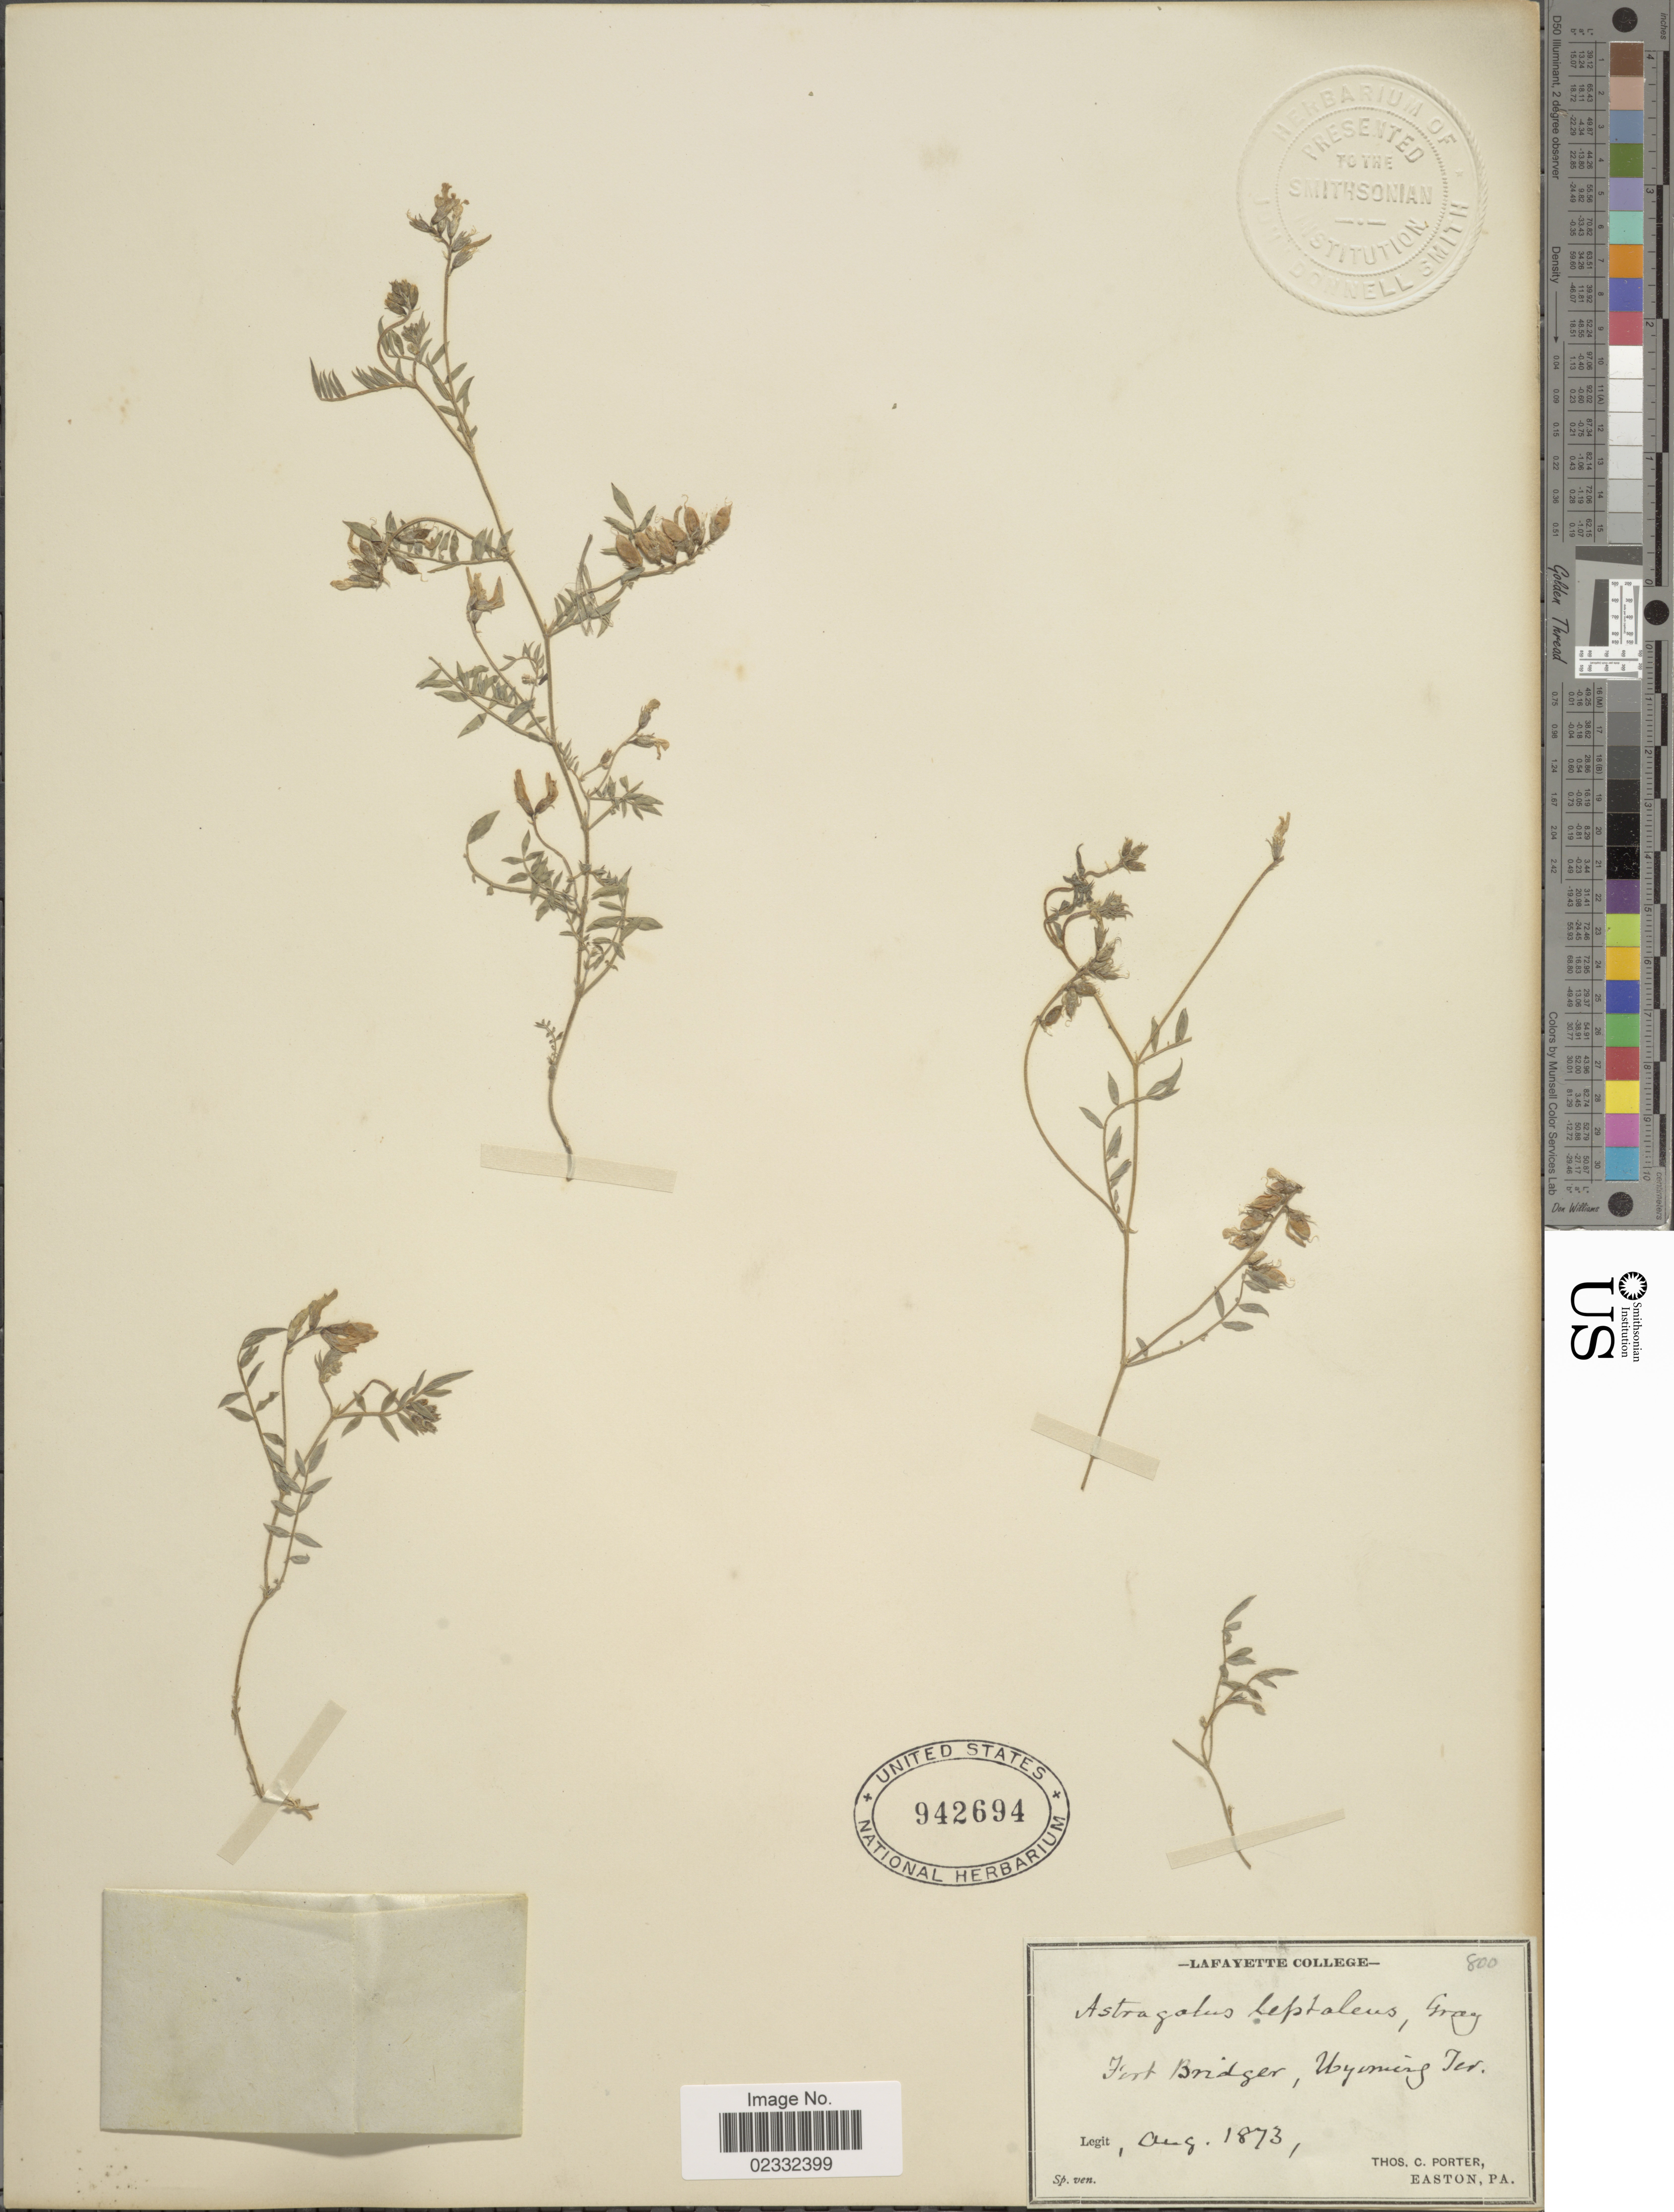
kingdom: Plantae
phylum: Tracheophyta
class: Magnoliopsida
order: Fabales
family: Fabaceae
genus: Astragalus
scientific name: Astragalus leptaleus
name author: A. Gray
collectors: T. Porter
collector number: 800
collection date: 1873-08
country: United States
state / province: Texas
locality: Fort Bridger, Wyoming Tex.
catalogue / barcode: US 942694